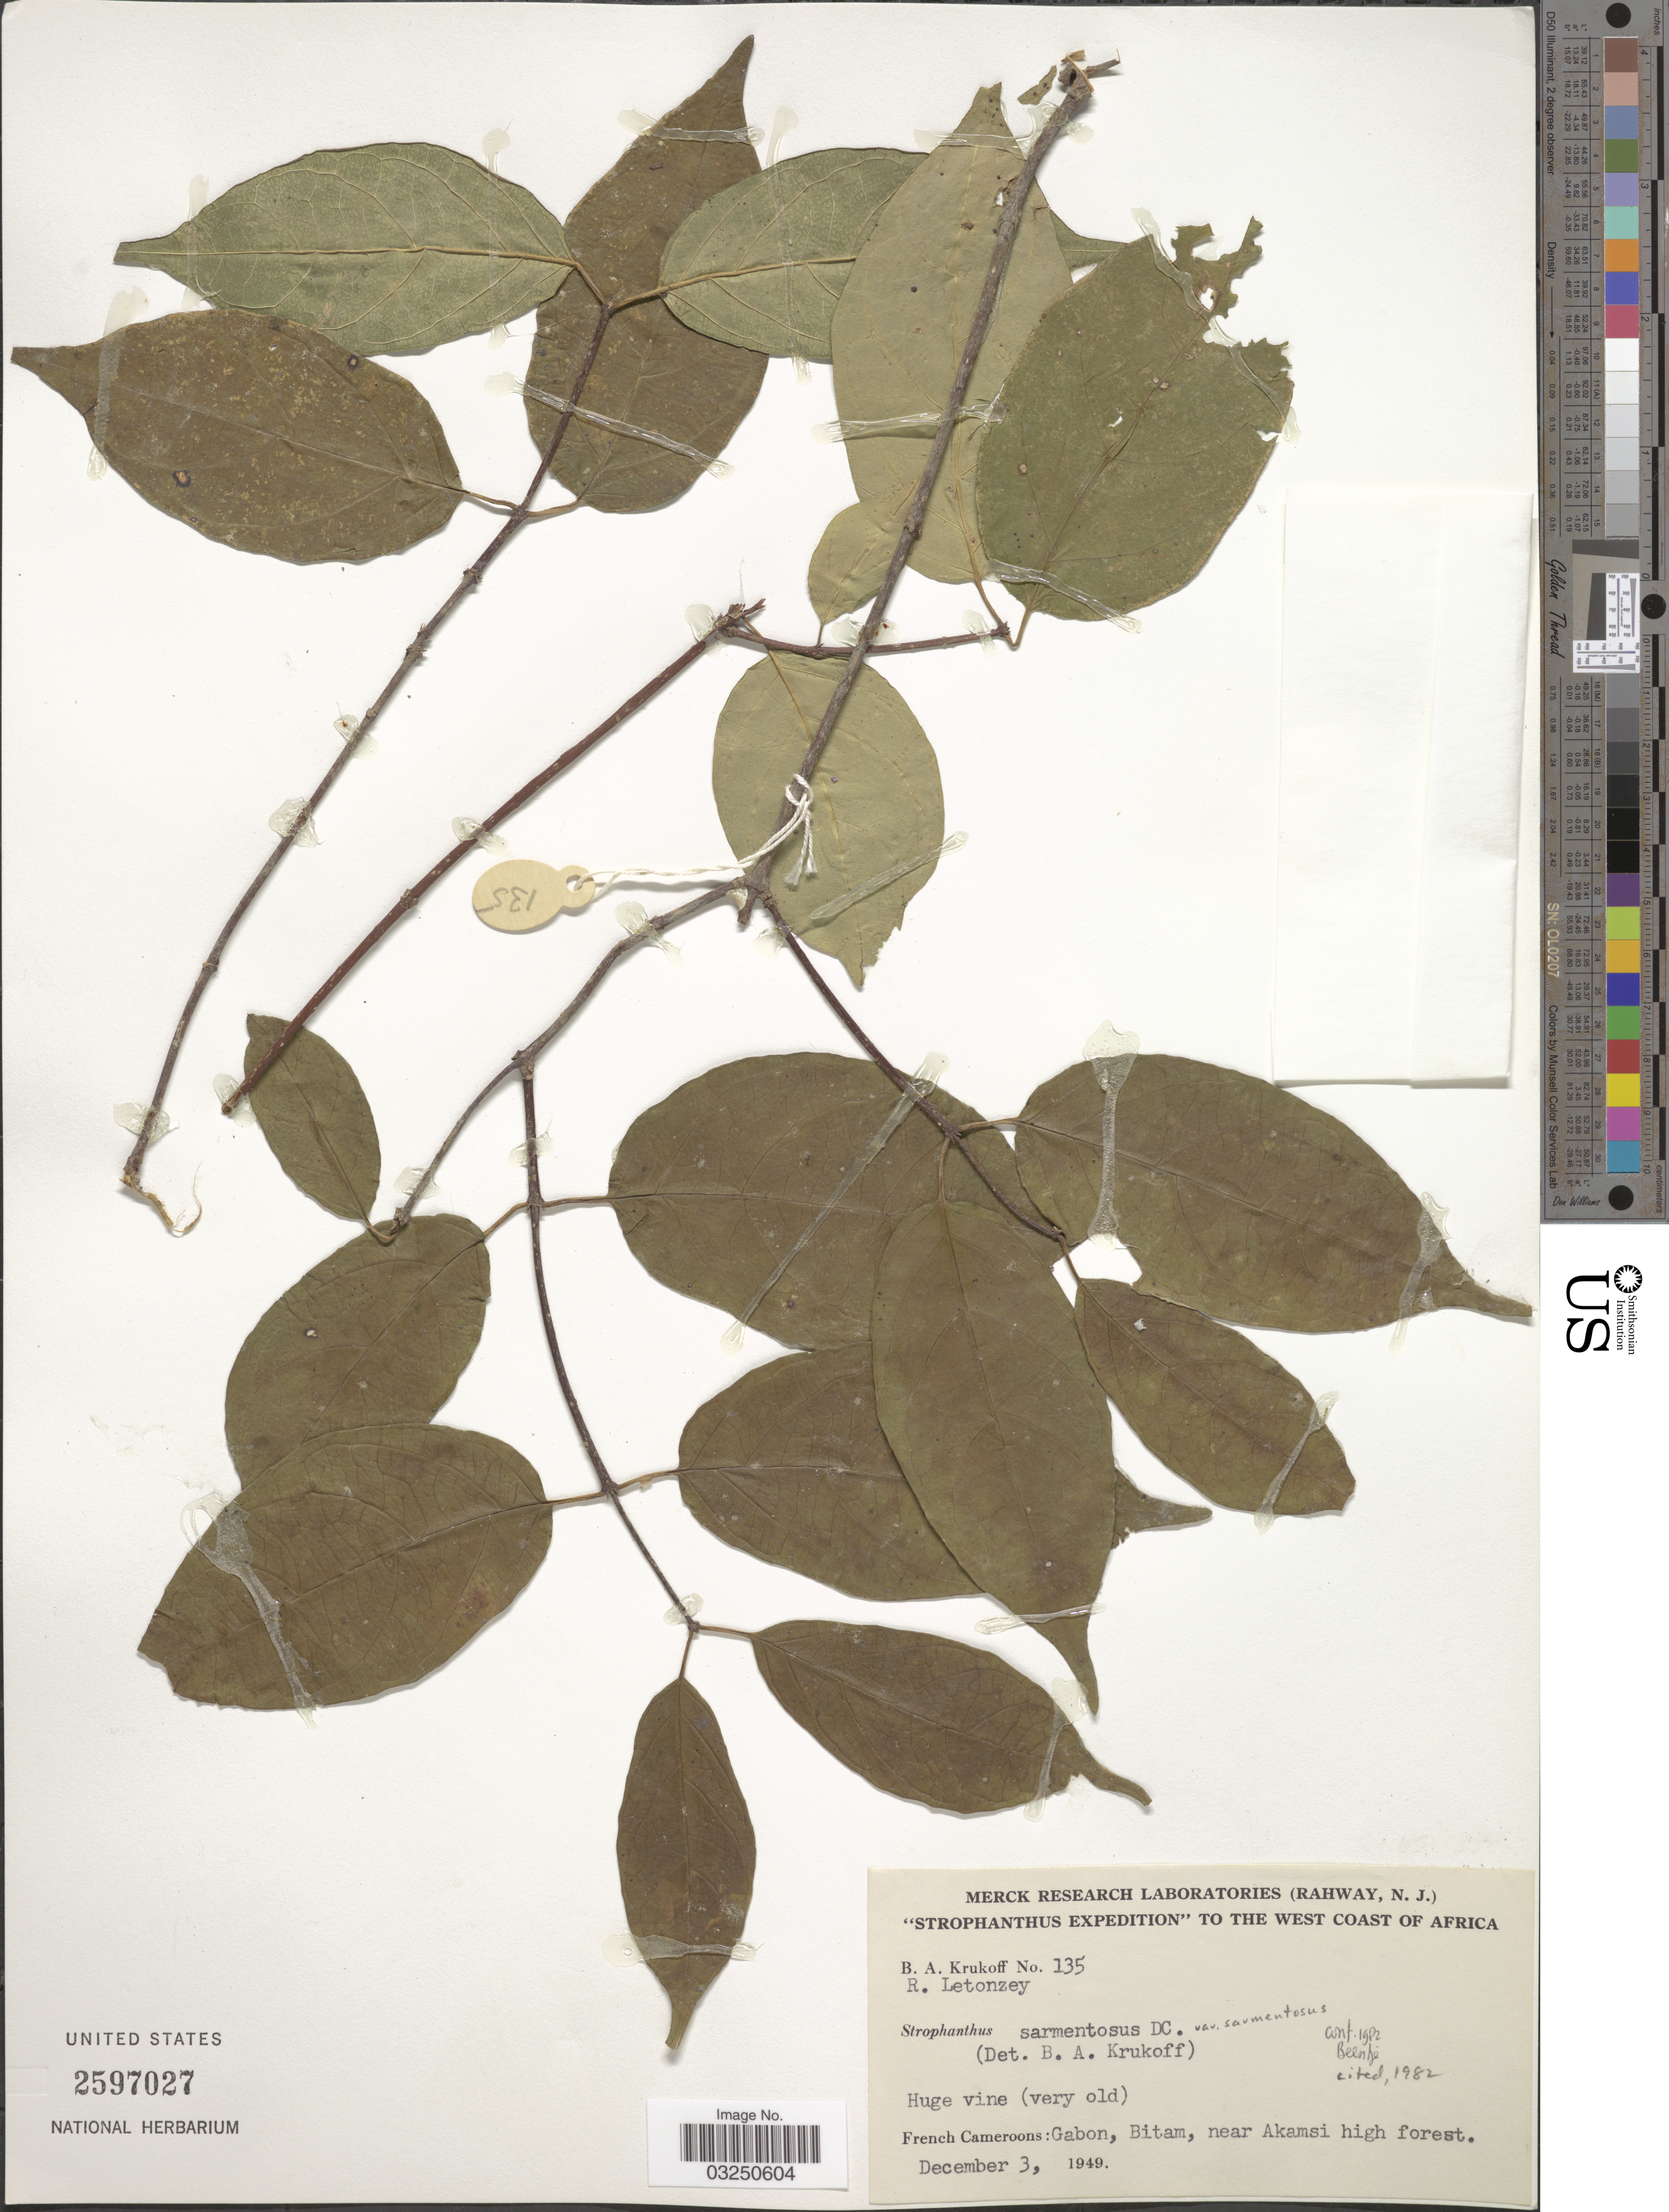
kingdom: Plantae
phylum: Tracheophyta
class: Magnoliopsida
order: Gentianales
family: Apocynaceae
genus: Strophanthus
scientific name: Strophanthus sarmentosus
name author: DC.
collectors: B. A. Krukoff & R. Letonzey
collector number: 135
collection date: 1949-12-03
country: Gabon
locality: The West Coast of Africa. French Cameroons: Gabon, Bitam, near Akamsi high forest.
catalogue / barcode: US 2597027